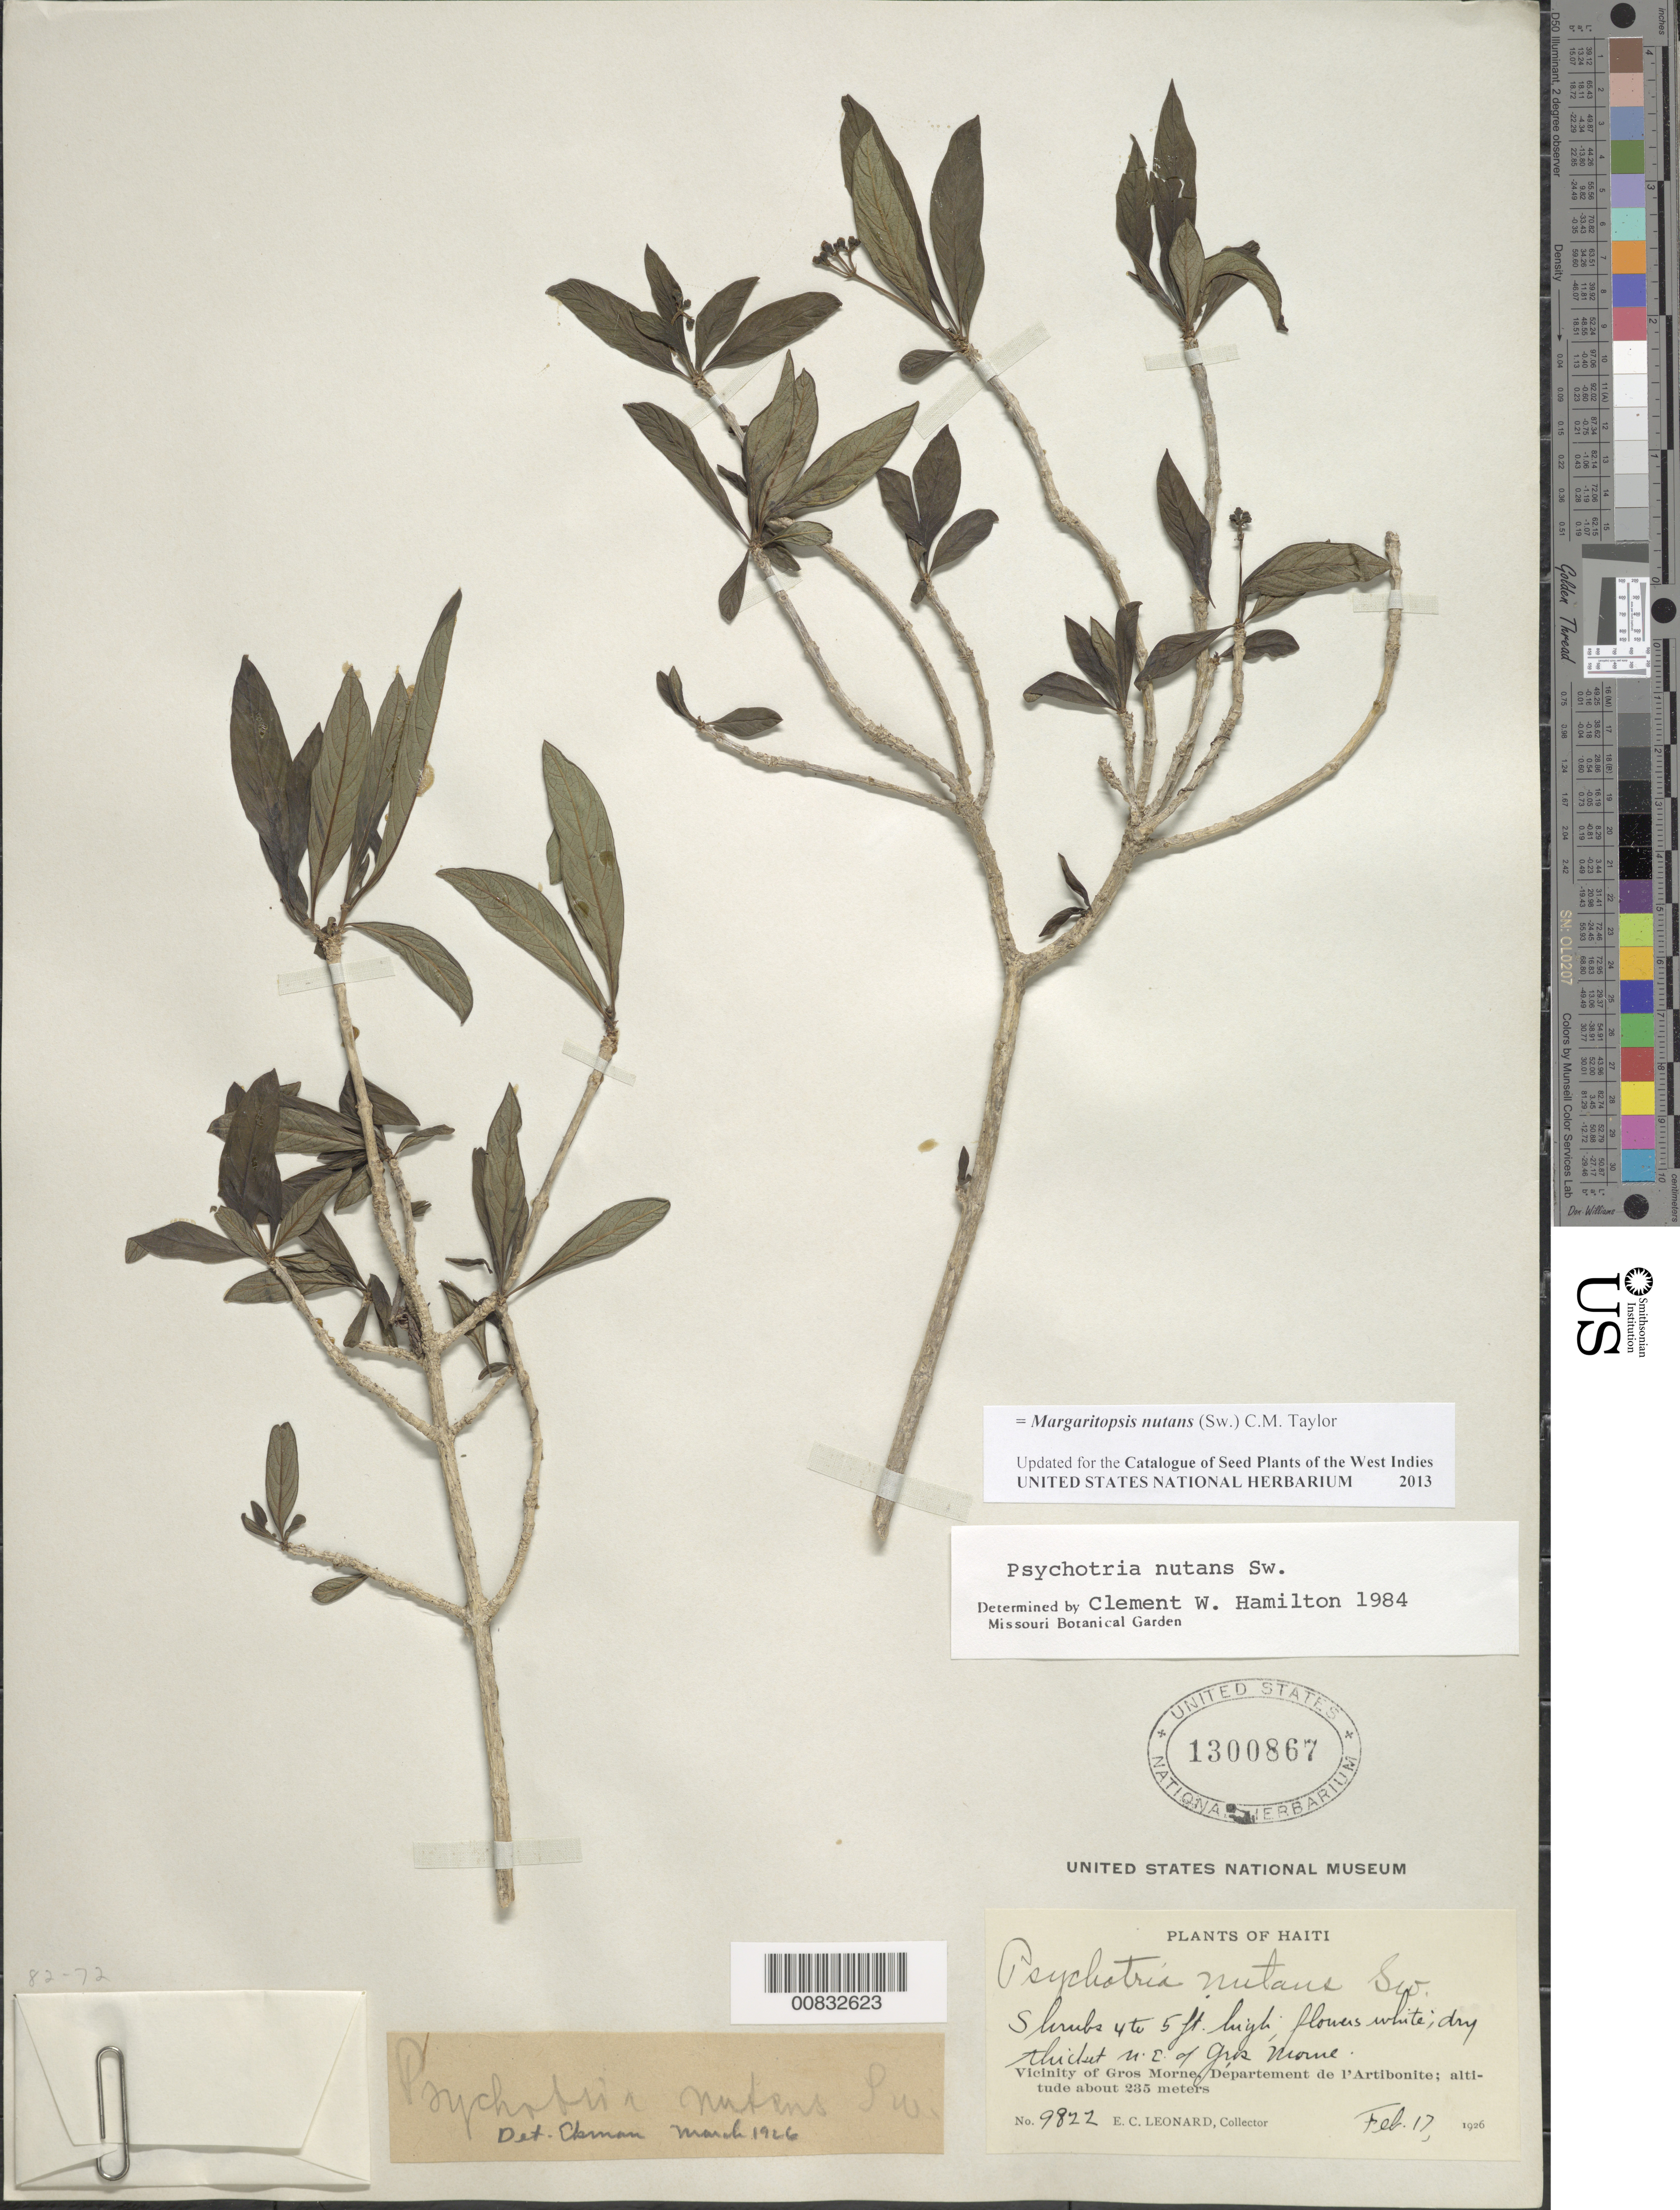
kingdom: Plantae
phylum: Tracheophyta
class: Magnoliopsida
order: Gentianales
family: Rubiaceae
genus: Margaritopsis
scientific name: Margaritopsis nutans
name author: (Sw.) C.M. Taylor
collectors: E. C. Leonard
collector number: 9822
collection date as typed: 17 Feb 1926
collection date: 1926-02-17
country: Haiti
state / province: Artibonite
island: Hispaniola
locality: Vicinity of Gros Morne, NE of town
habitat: Dry thicket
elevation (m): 235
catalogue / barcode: US 1300867